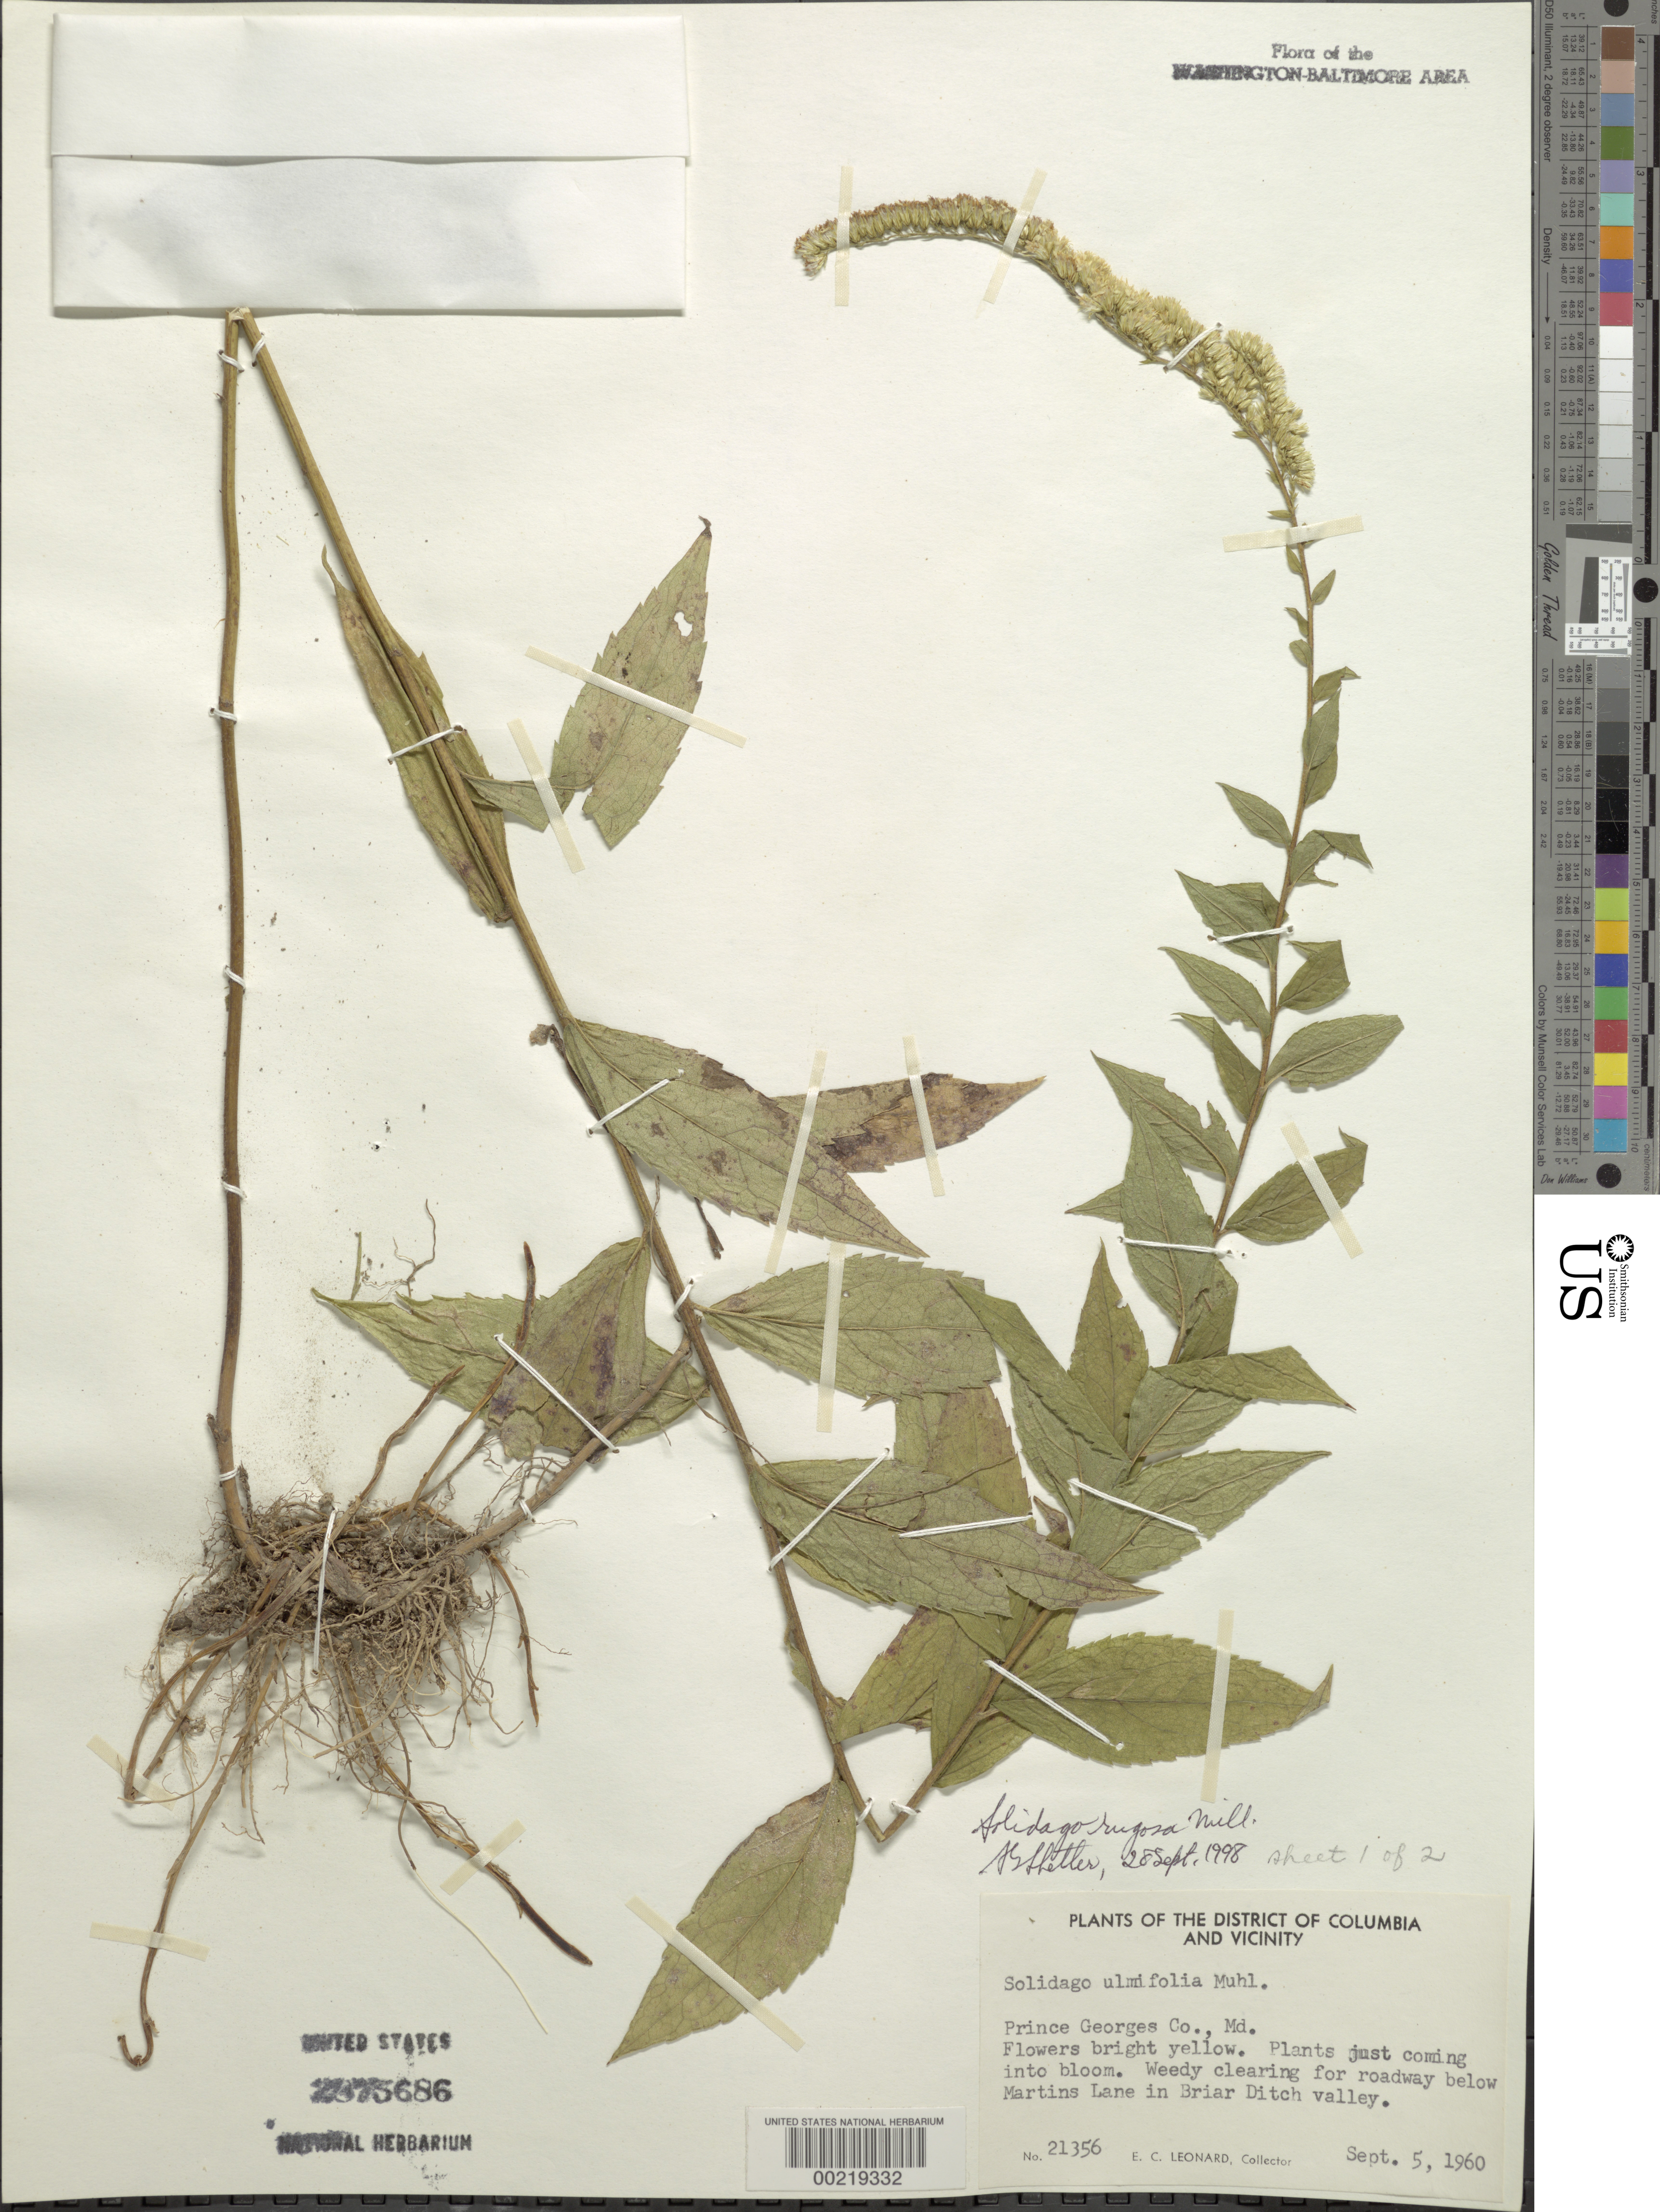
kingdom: Plantae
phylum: Tracheophyta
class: Magnoliopsida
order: Asterales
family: Asteraceae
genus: Solidago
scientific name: Solidago rugosa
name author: Mill.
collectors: E. C. Leonard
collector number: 21356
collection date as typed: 05 Sep 1960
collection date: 1960-09-05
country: United States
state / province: Maryland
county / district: Prince George's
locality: Briar Ditch Valley below Martins Lane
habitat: Weedy roadside clearing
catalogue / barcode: US 2375686